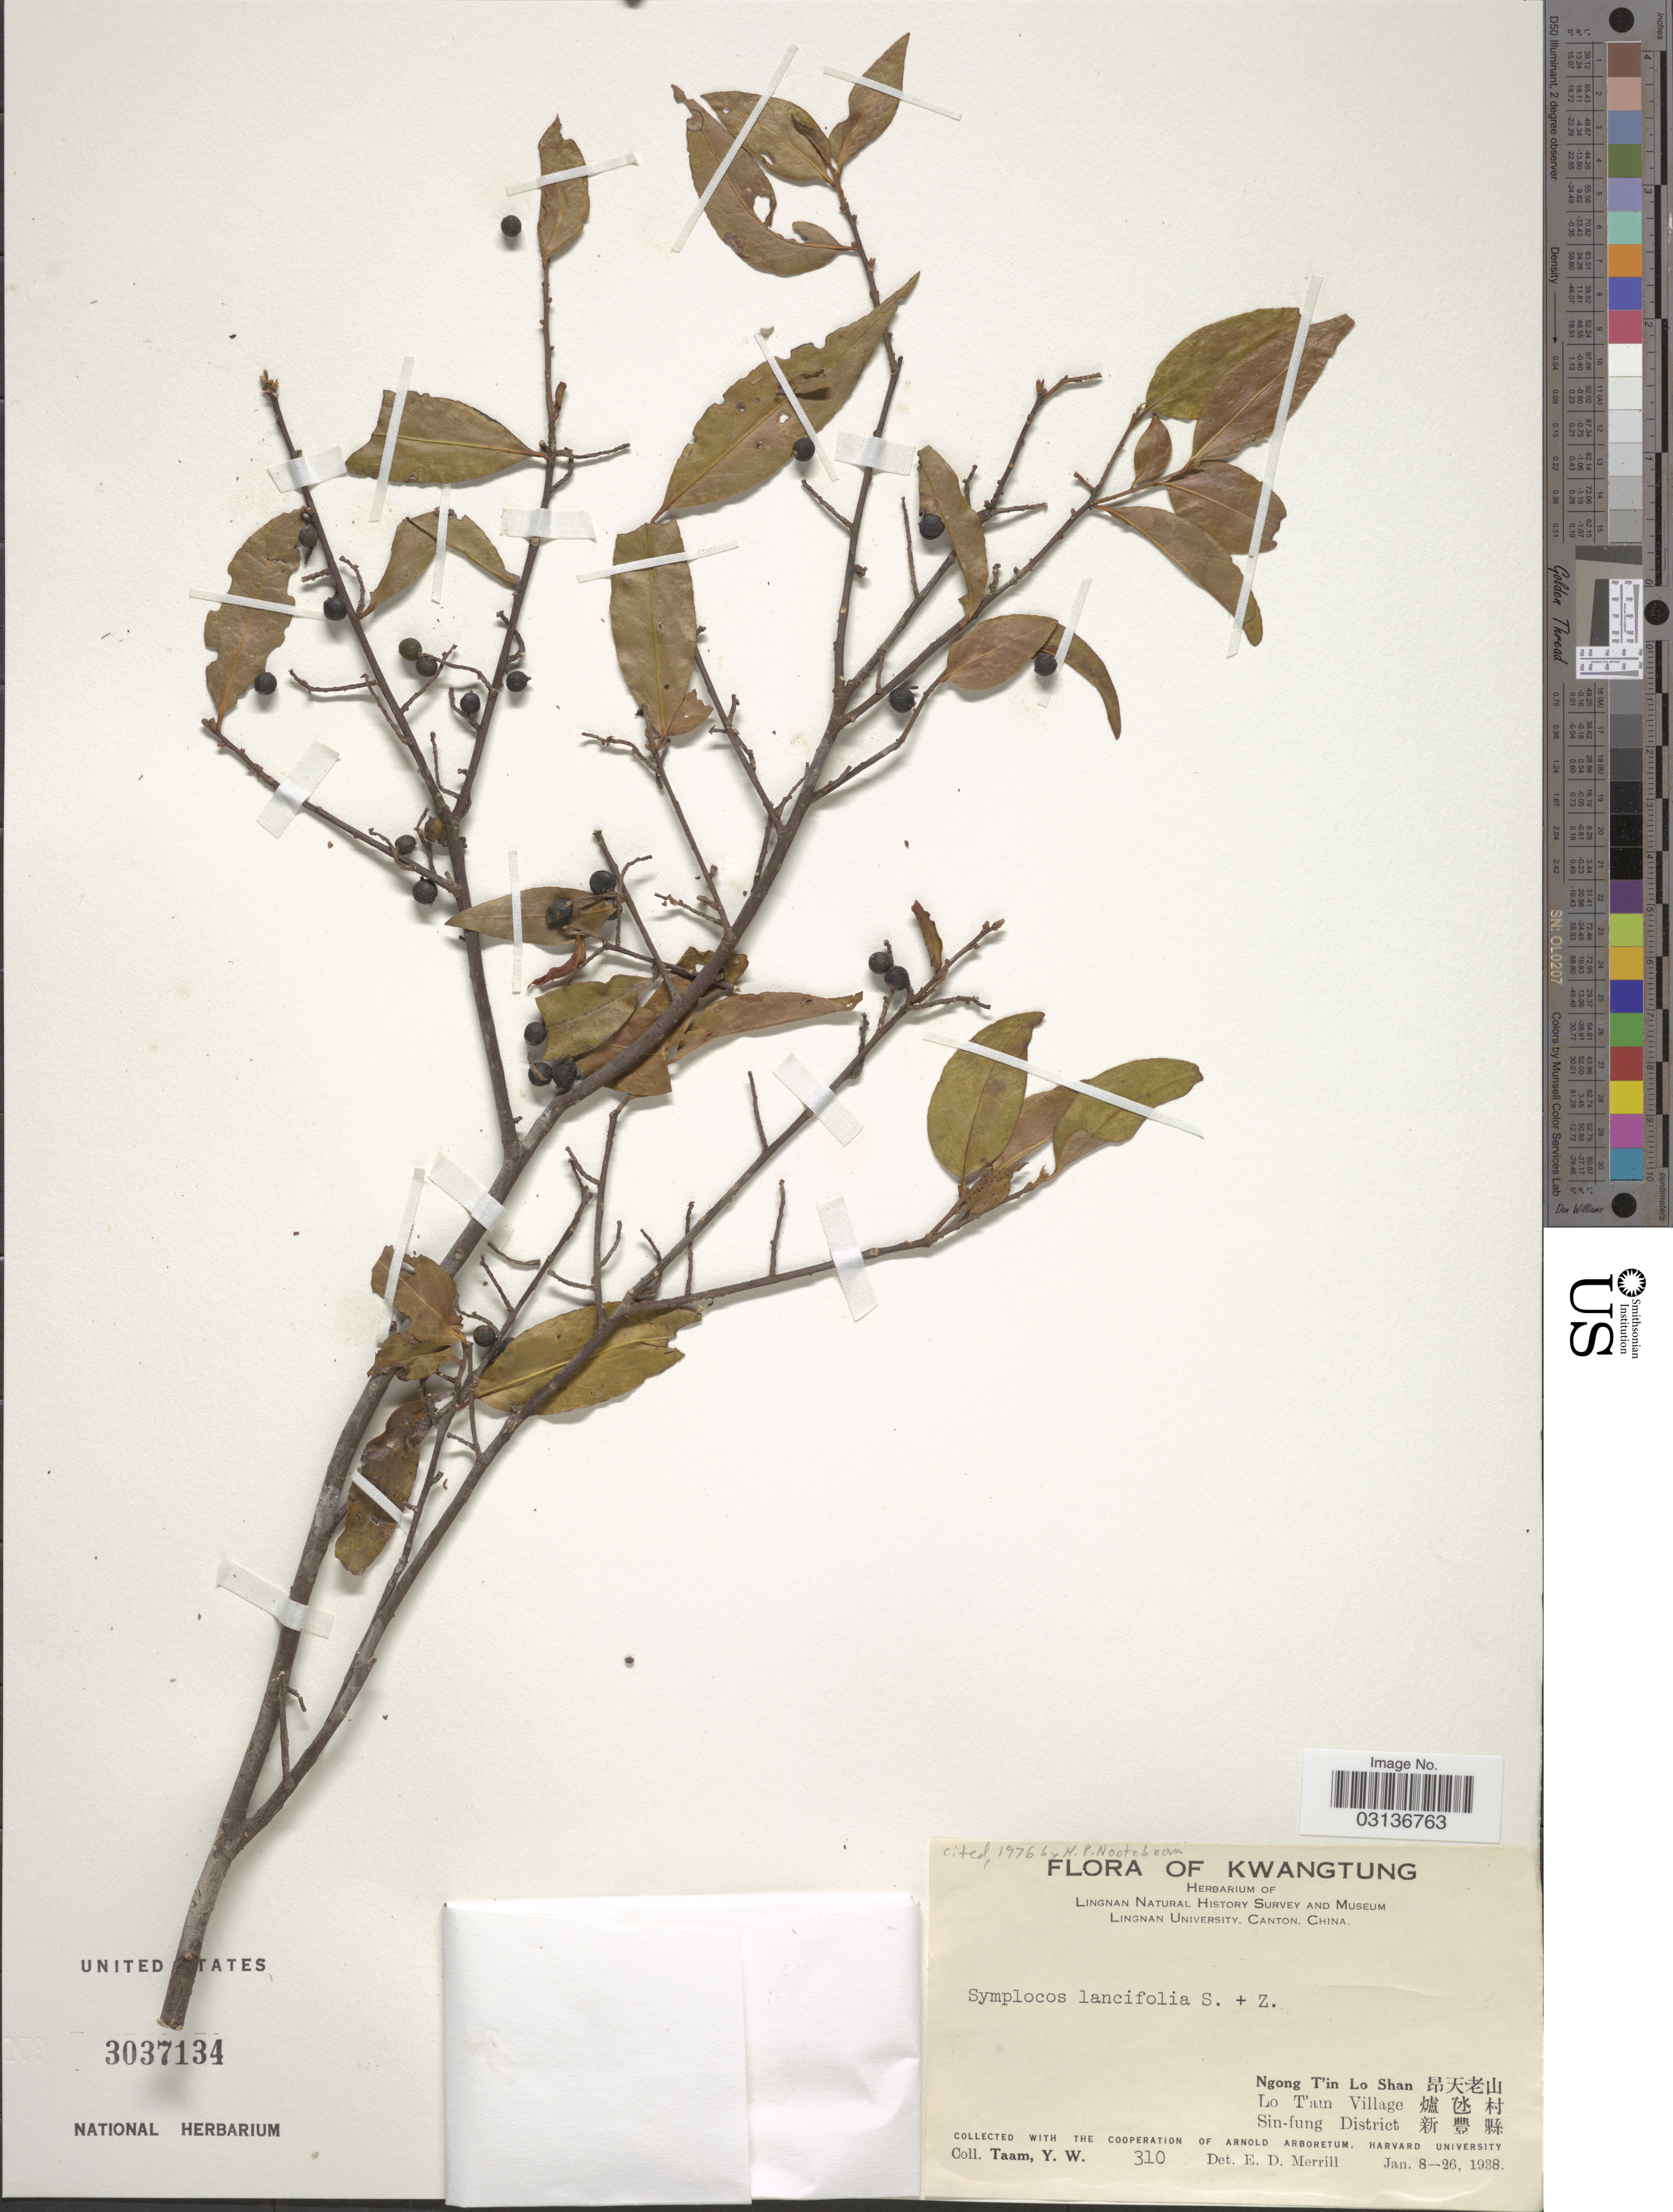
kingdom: Plantae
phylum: Tracheophyta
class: Magnoliopsida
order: Ericales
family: Symplocaceae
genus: Symplocos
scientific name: Symplocos lancifolia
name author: Siebert & Zucc.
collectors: Y. W. Taam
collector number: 310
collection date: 1938-01-08/1938-01-26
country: China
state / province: Guangdong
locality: Kwatung.Ngong T'in Lo Shan Lo T'am Village Sin-fung District .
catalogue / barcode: US 3037134